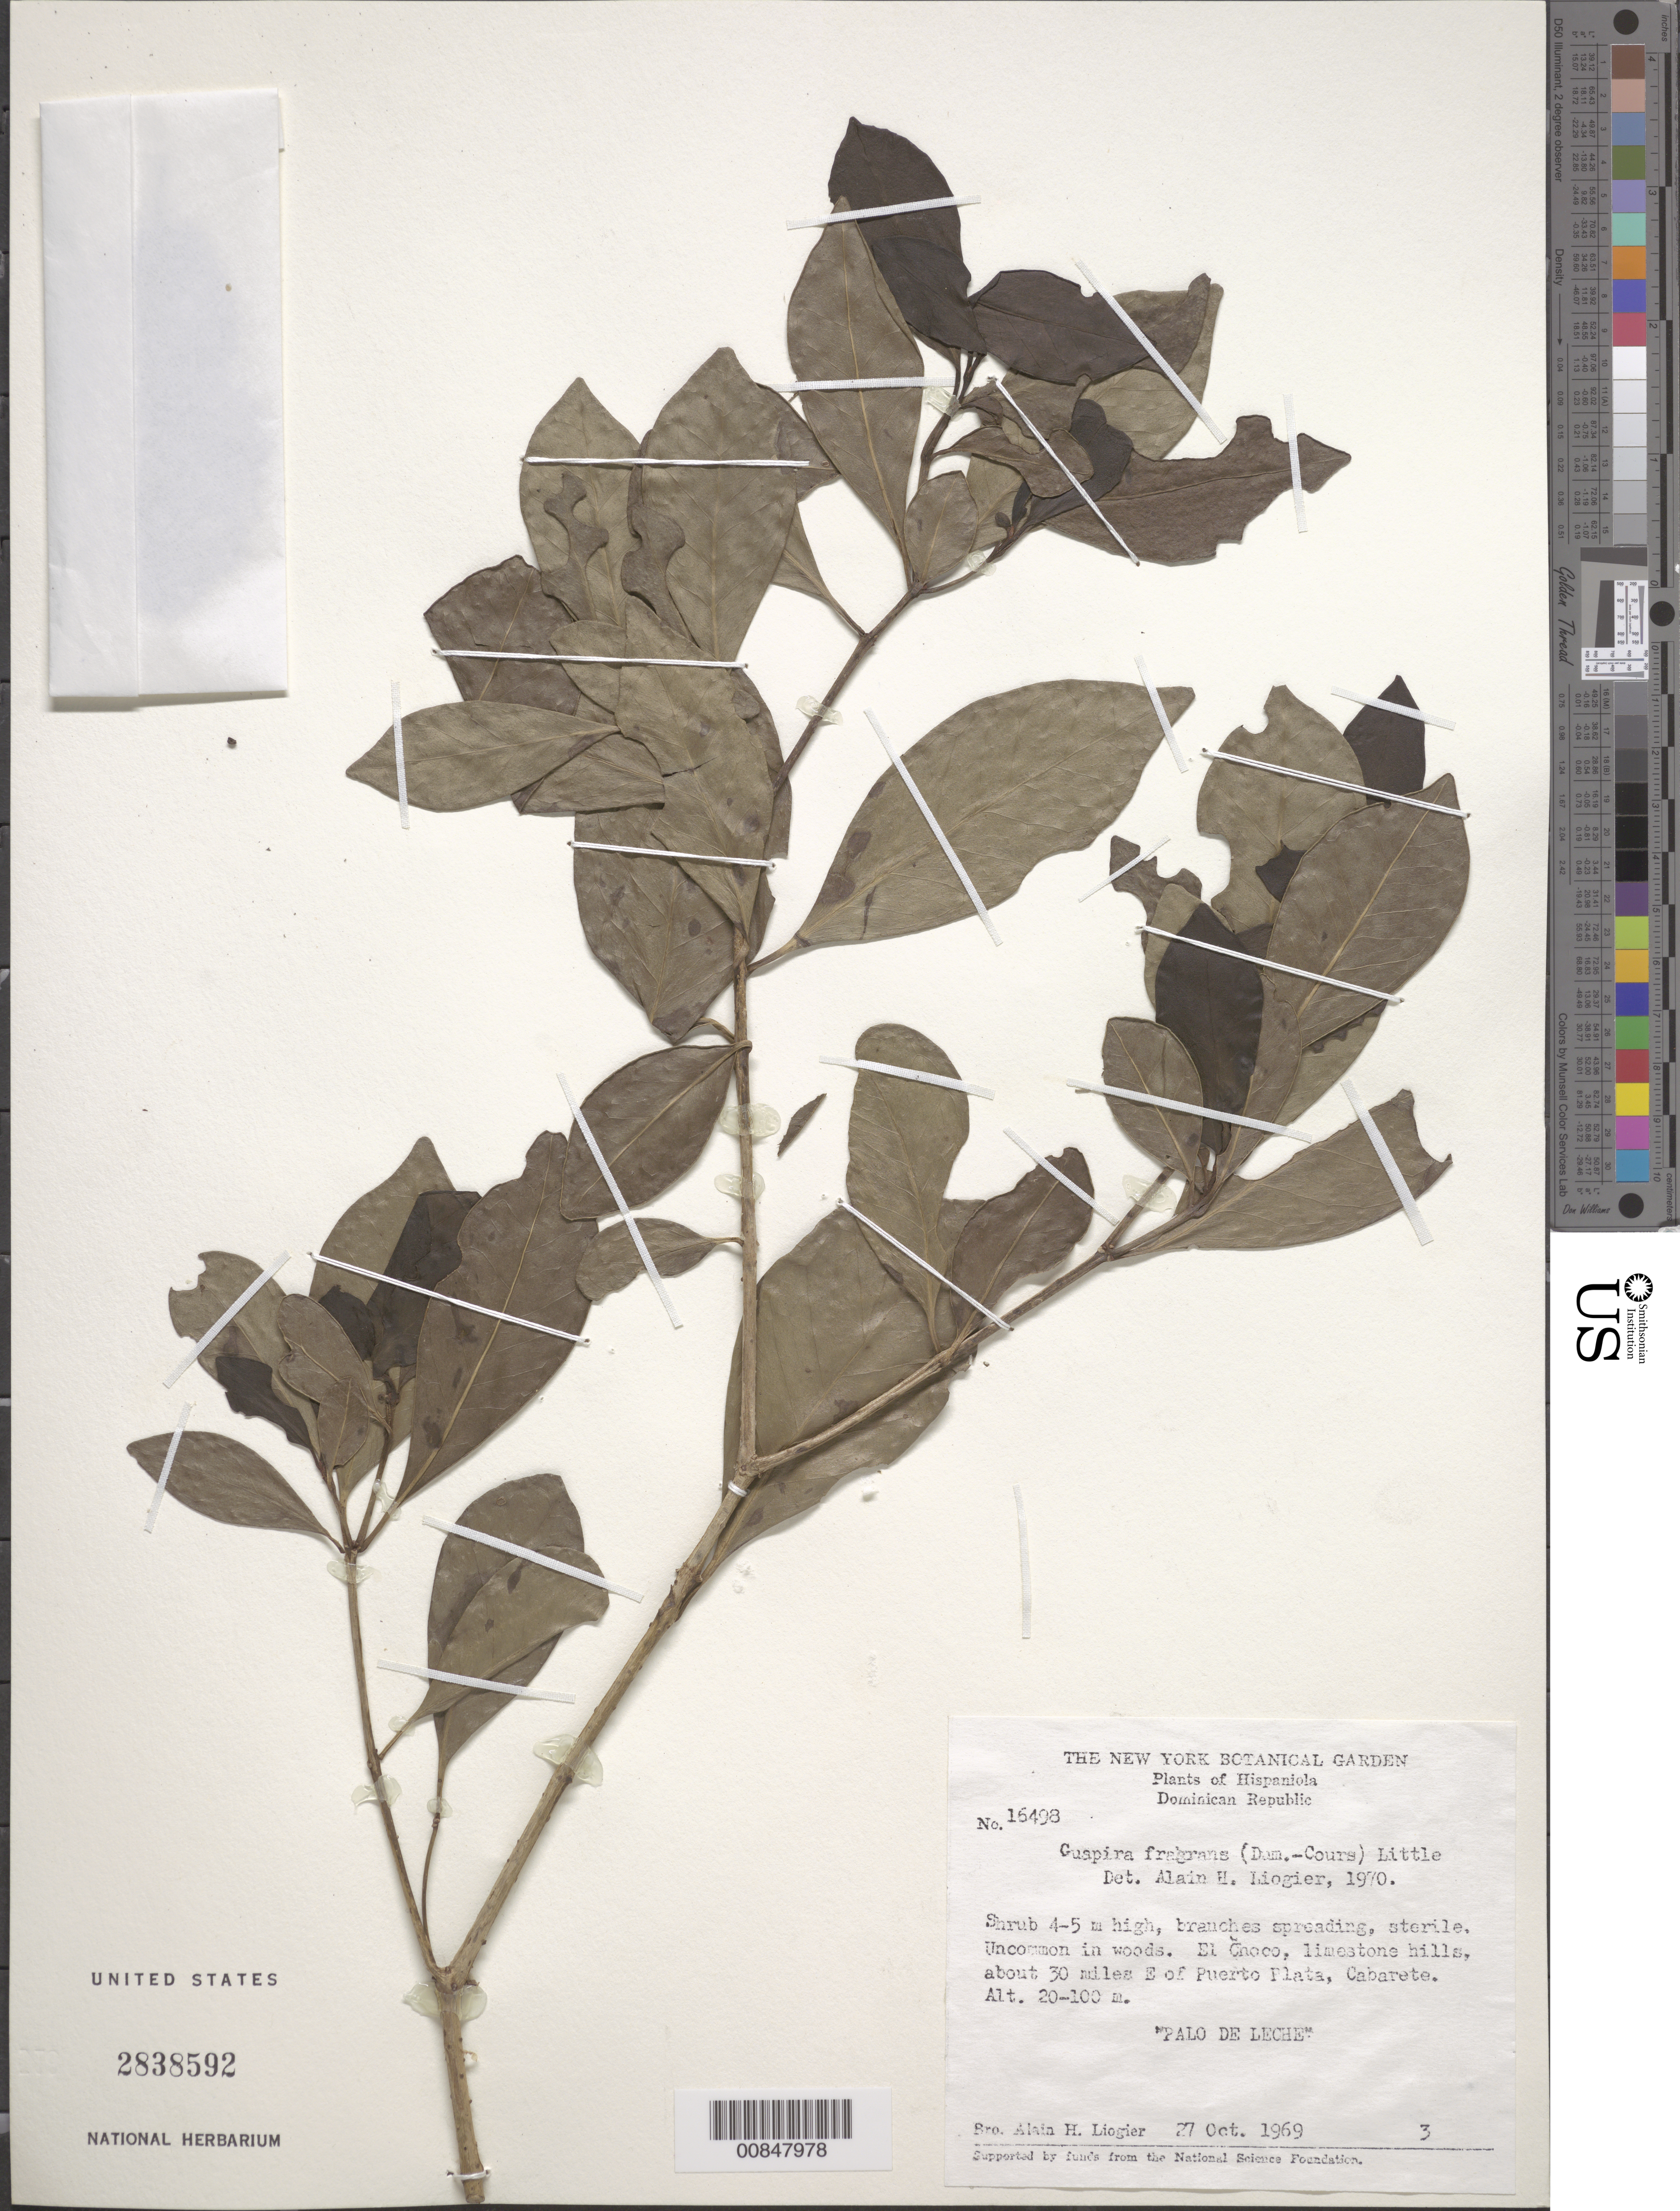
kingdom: Plantae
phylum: Tracheophyta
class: Magnoliopsida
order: Caryophyllales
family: Nyctaginaceae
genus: Guapira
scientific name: Guapira fragrans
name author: (Dum. Cours.) Little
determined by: Liogier, Alain H.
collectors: A. H. Liogier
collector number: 16498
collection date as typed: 27 Oct 1969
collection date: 1969-10-27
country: Dominican Republic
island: Hispaniola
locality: El Choco, limestone hills about 30 miles E of Puerto Plata, Cabarete.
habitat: Limestone hills.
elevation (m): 20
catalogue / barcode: US 2838592